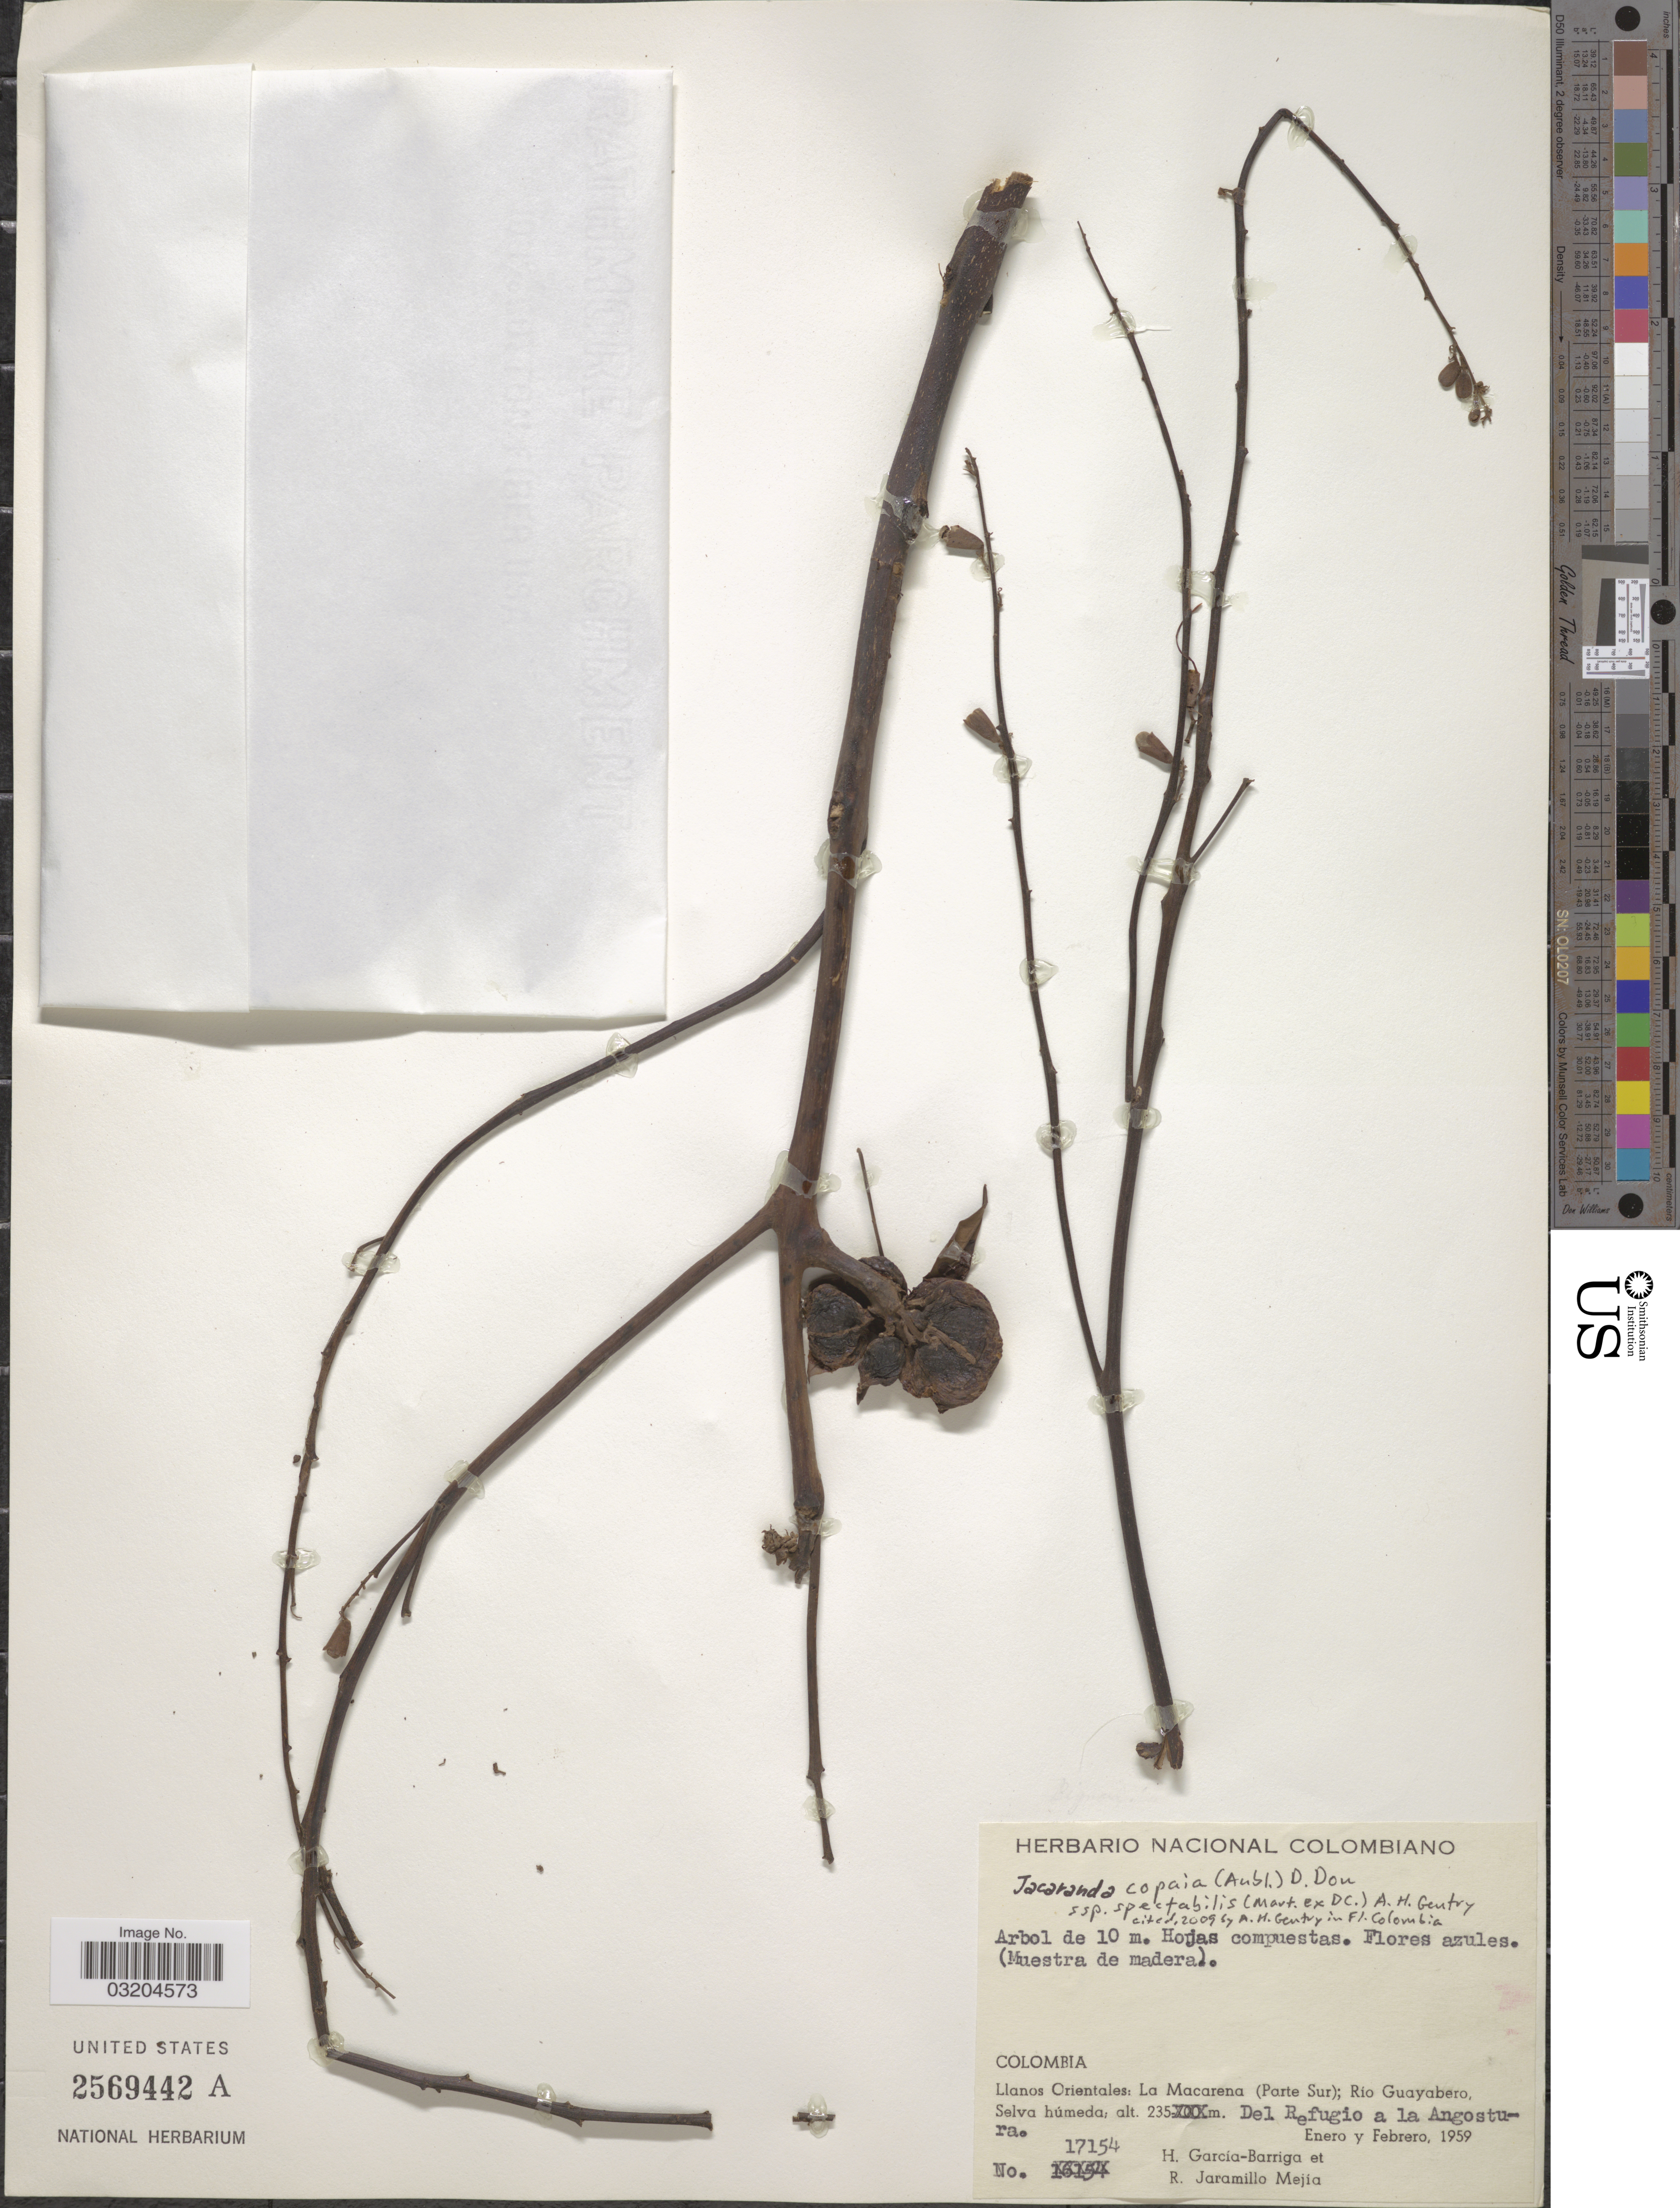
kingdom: Plantae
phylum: Tracheophyta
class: Magnoliopsida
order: Lamiales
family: Bignoniaceae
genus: Jacaranda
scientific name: Jacaranda copaia subsp. spectabilis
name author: (Mart. ex DC.) A.H. Gentry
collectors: H. García Barriga & R. Jaramillo M.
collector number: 17154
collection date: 1959-01/1959-02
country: Colombia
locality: Llanos Orientales: La Macarena (Parte Sur); Rio Guayabero, Selva húmeda; Del Refugio a la Angostura.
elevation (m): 235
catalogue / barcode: US 2569442A